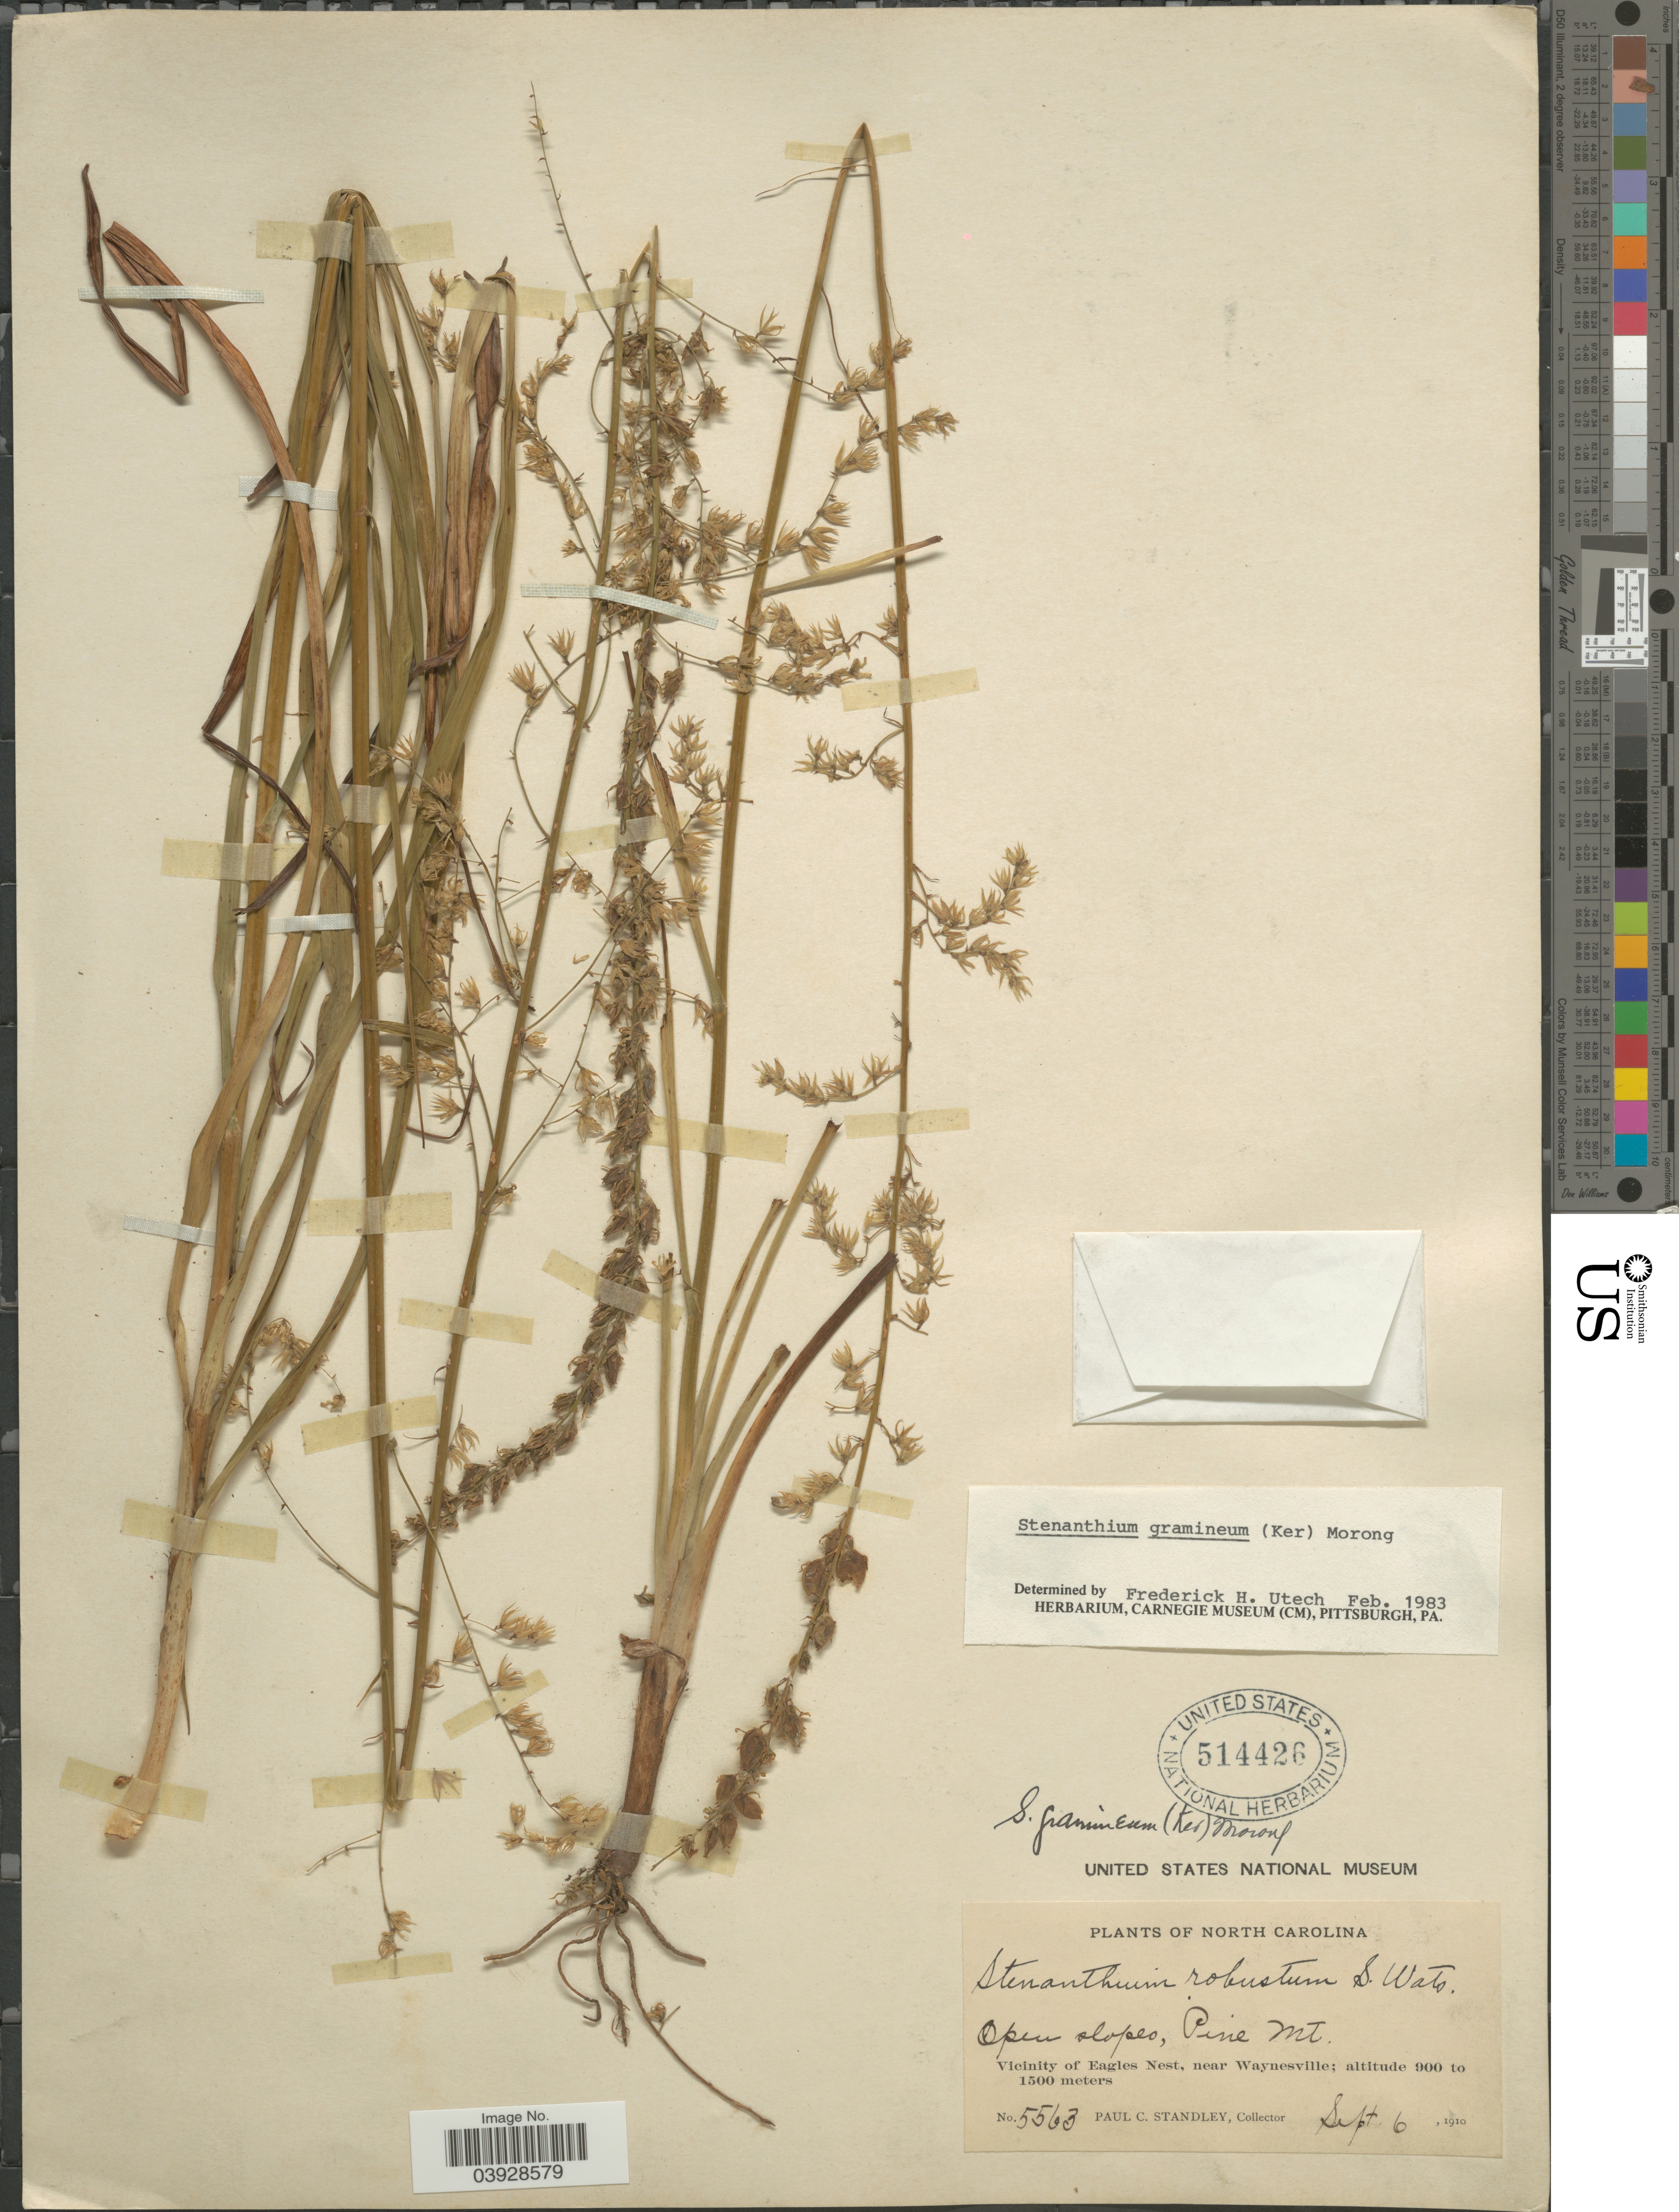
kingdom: Plantae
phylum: Tracheophyta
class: Liliopsida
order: Liliales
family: Melanthiaceae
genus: Stenanthium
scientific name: Stenanthium gramineum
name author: (Ker Gawl.) Morong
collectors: P. C. Standley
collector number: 5563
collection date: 1910-09-06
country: United States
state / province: North Carolina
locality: Open slopes, Pine Mt. Vicinity of Eagles Nest, near Waynesville.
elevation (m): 900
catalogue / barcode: US 514426